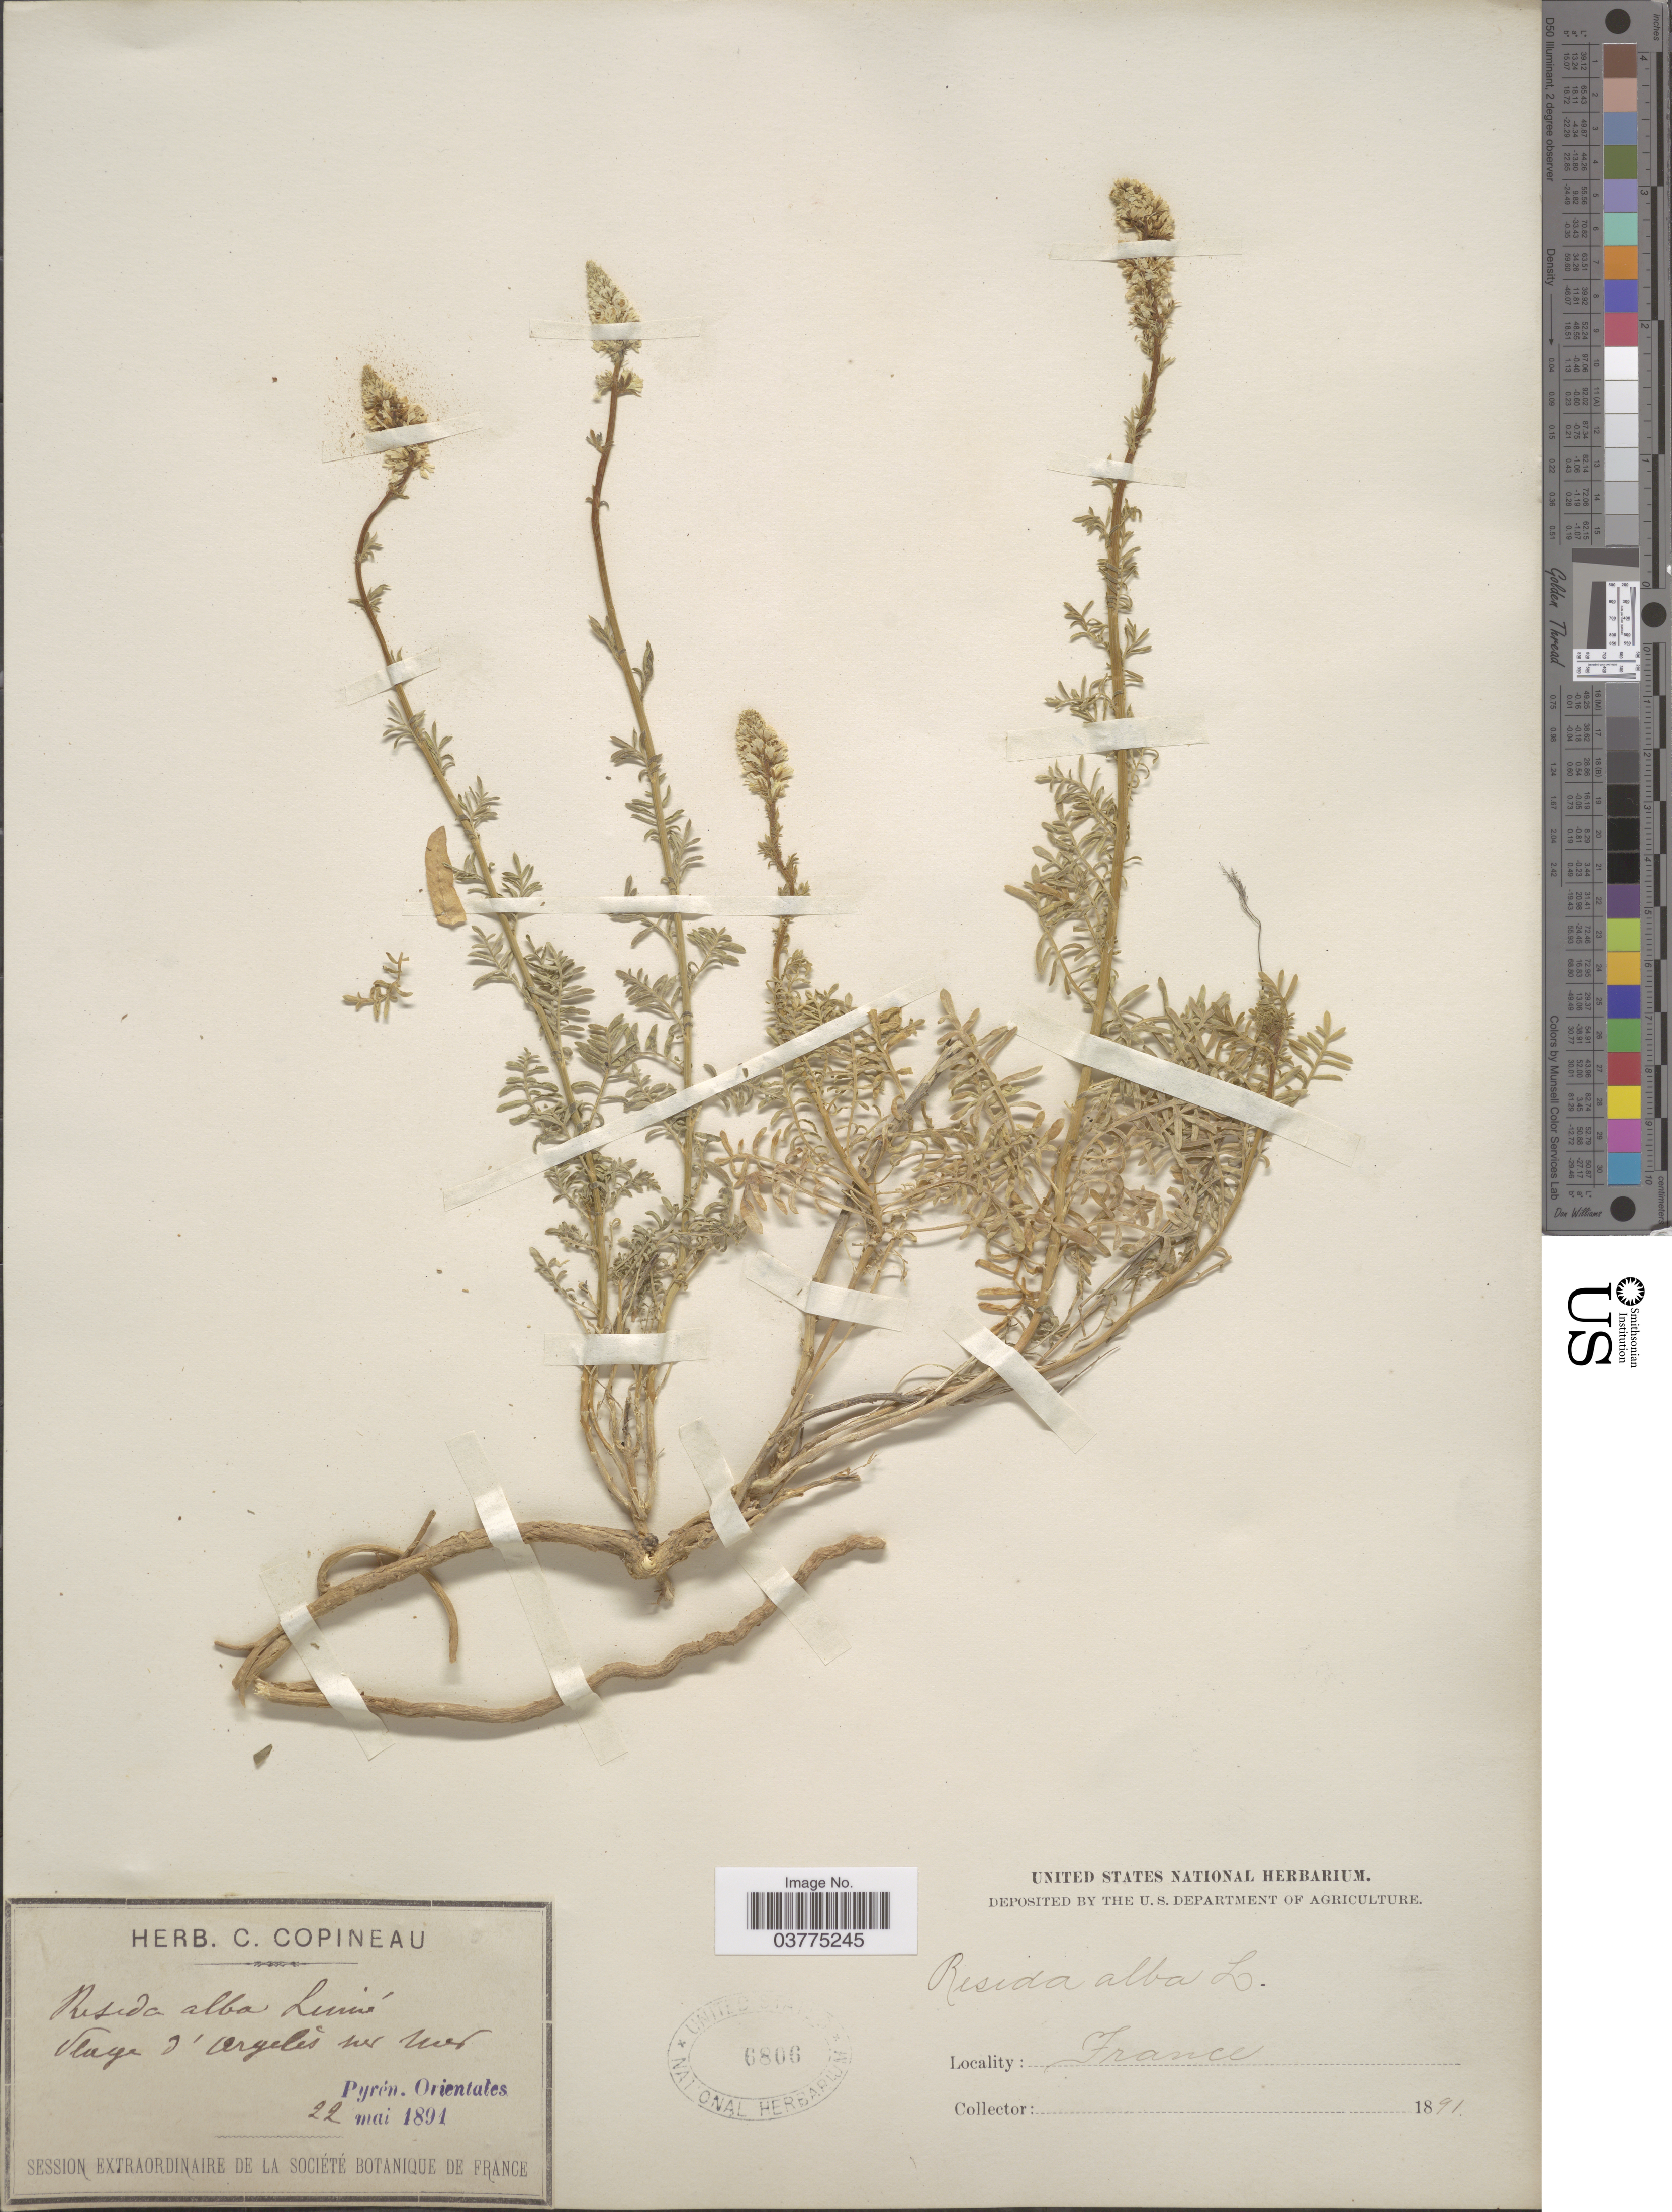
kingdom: Plantae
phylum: Tracheophyta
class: Magnoliopsida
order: Brassicales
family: Resedaceae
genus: Reseda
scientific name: Reseda alba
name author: L.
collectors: ex herb. C. Copineau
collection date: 1891-05-22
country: France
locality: Plage I'Argeles sur Mer. Pyrén. Orientales.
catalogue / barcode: US 6806